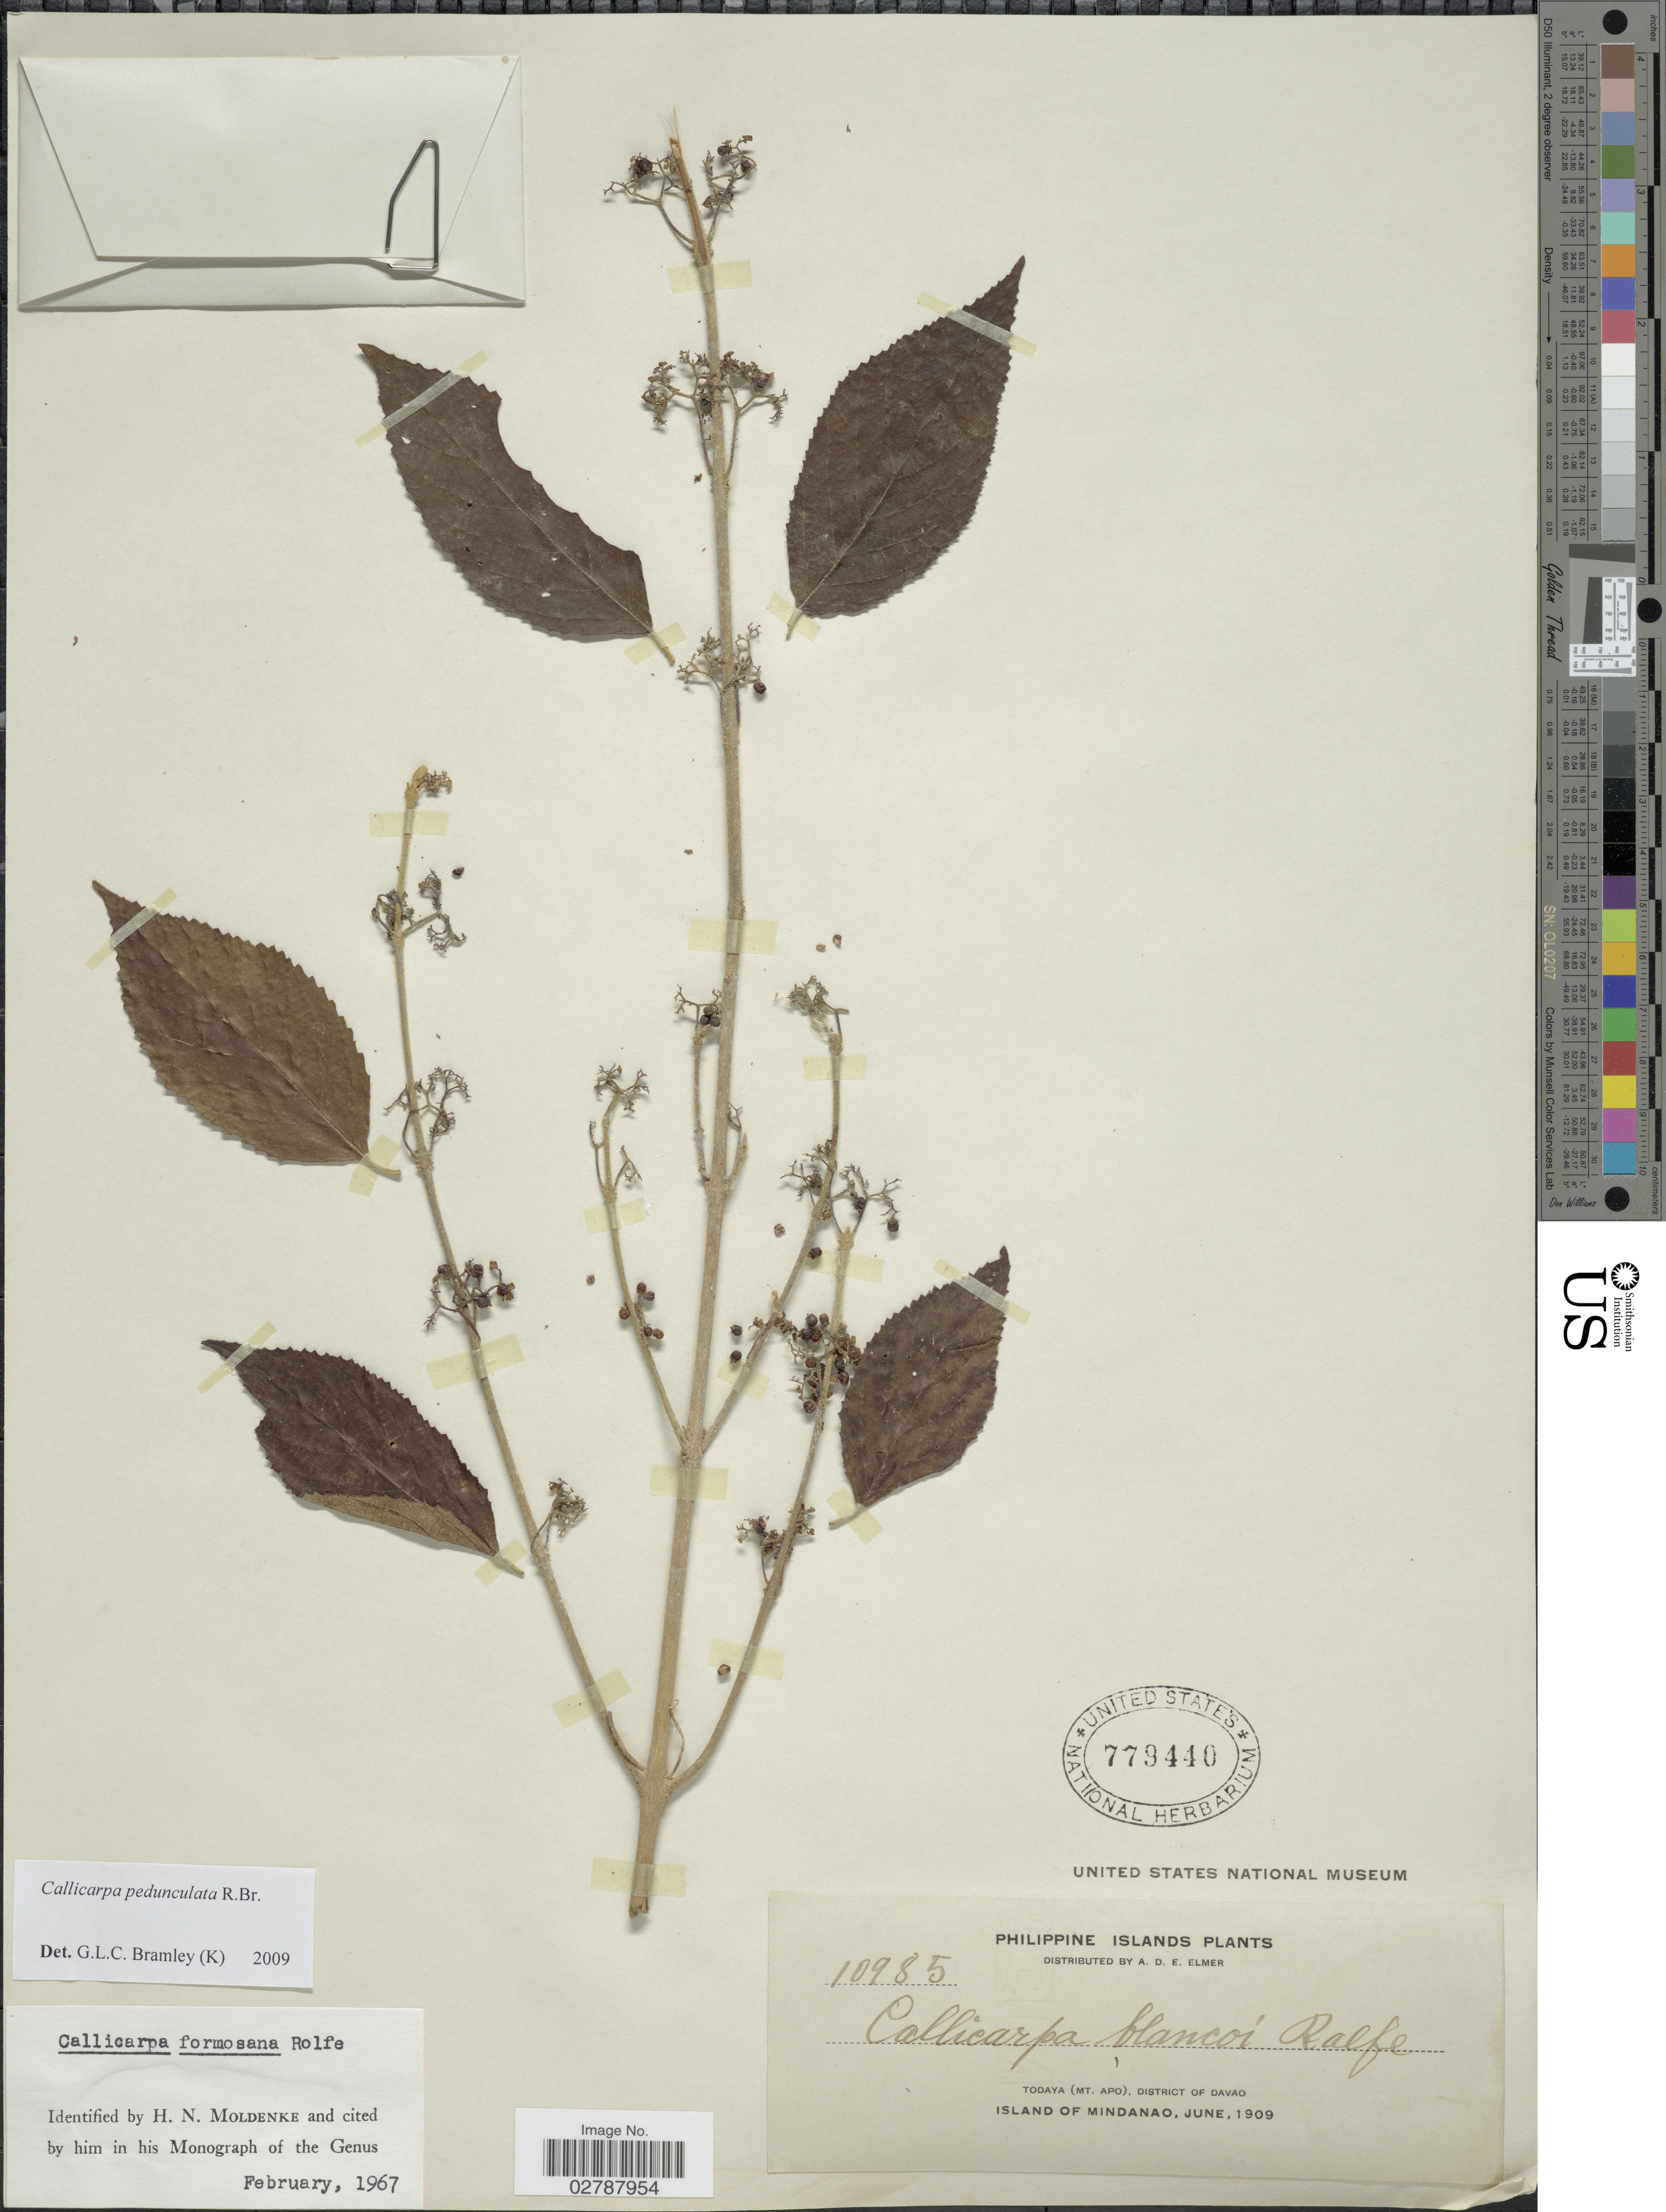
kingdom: Plantae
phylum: Tracheophyta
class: Magnoliopsida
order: Lamiales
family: Lamiaceae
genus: Callicarpa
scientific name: Callicarpa pedunculata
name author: R. Br.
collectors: A. D. E. Elmer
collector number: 10985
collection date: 1909-06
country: Philippines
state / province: Davao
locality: Philippine Islands. Todaya (Mt. Apo), District of Davao. Island of Mindanao.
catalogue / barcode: US 779440